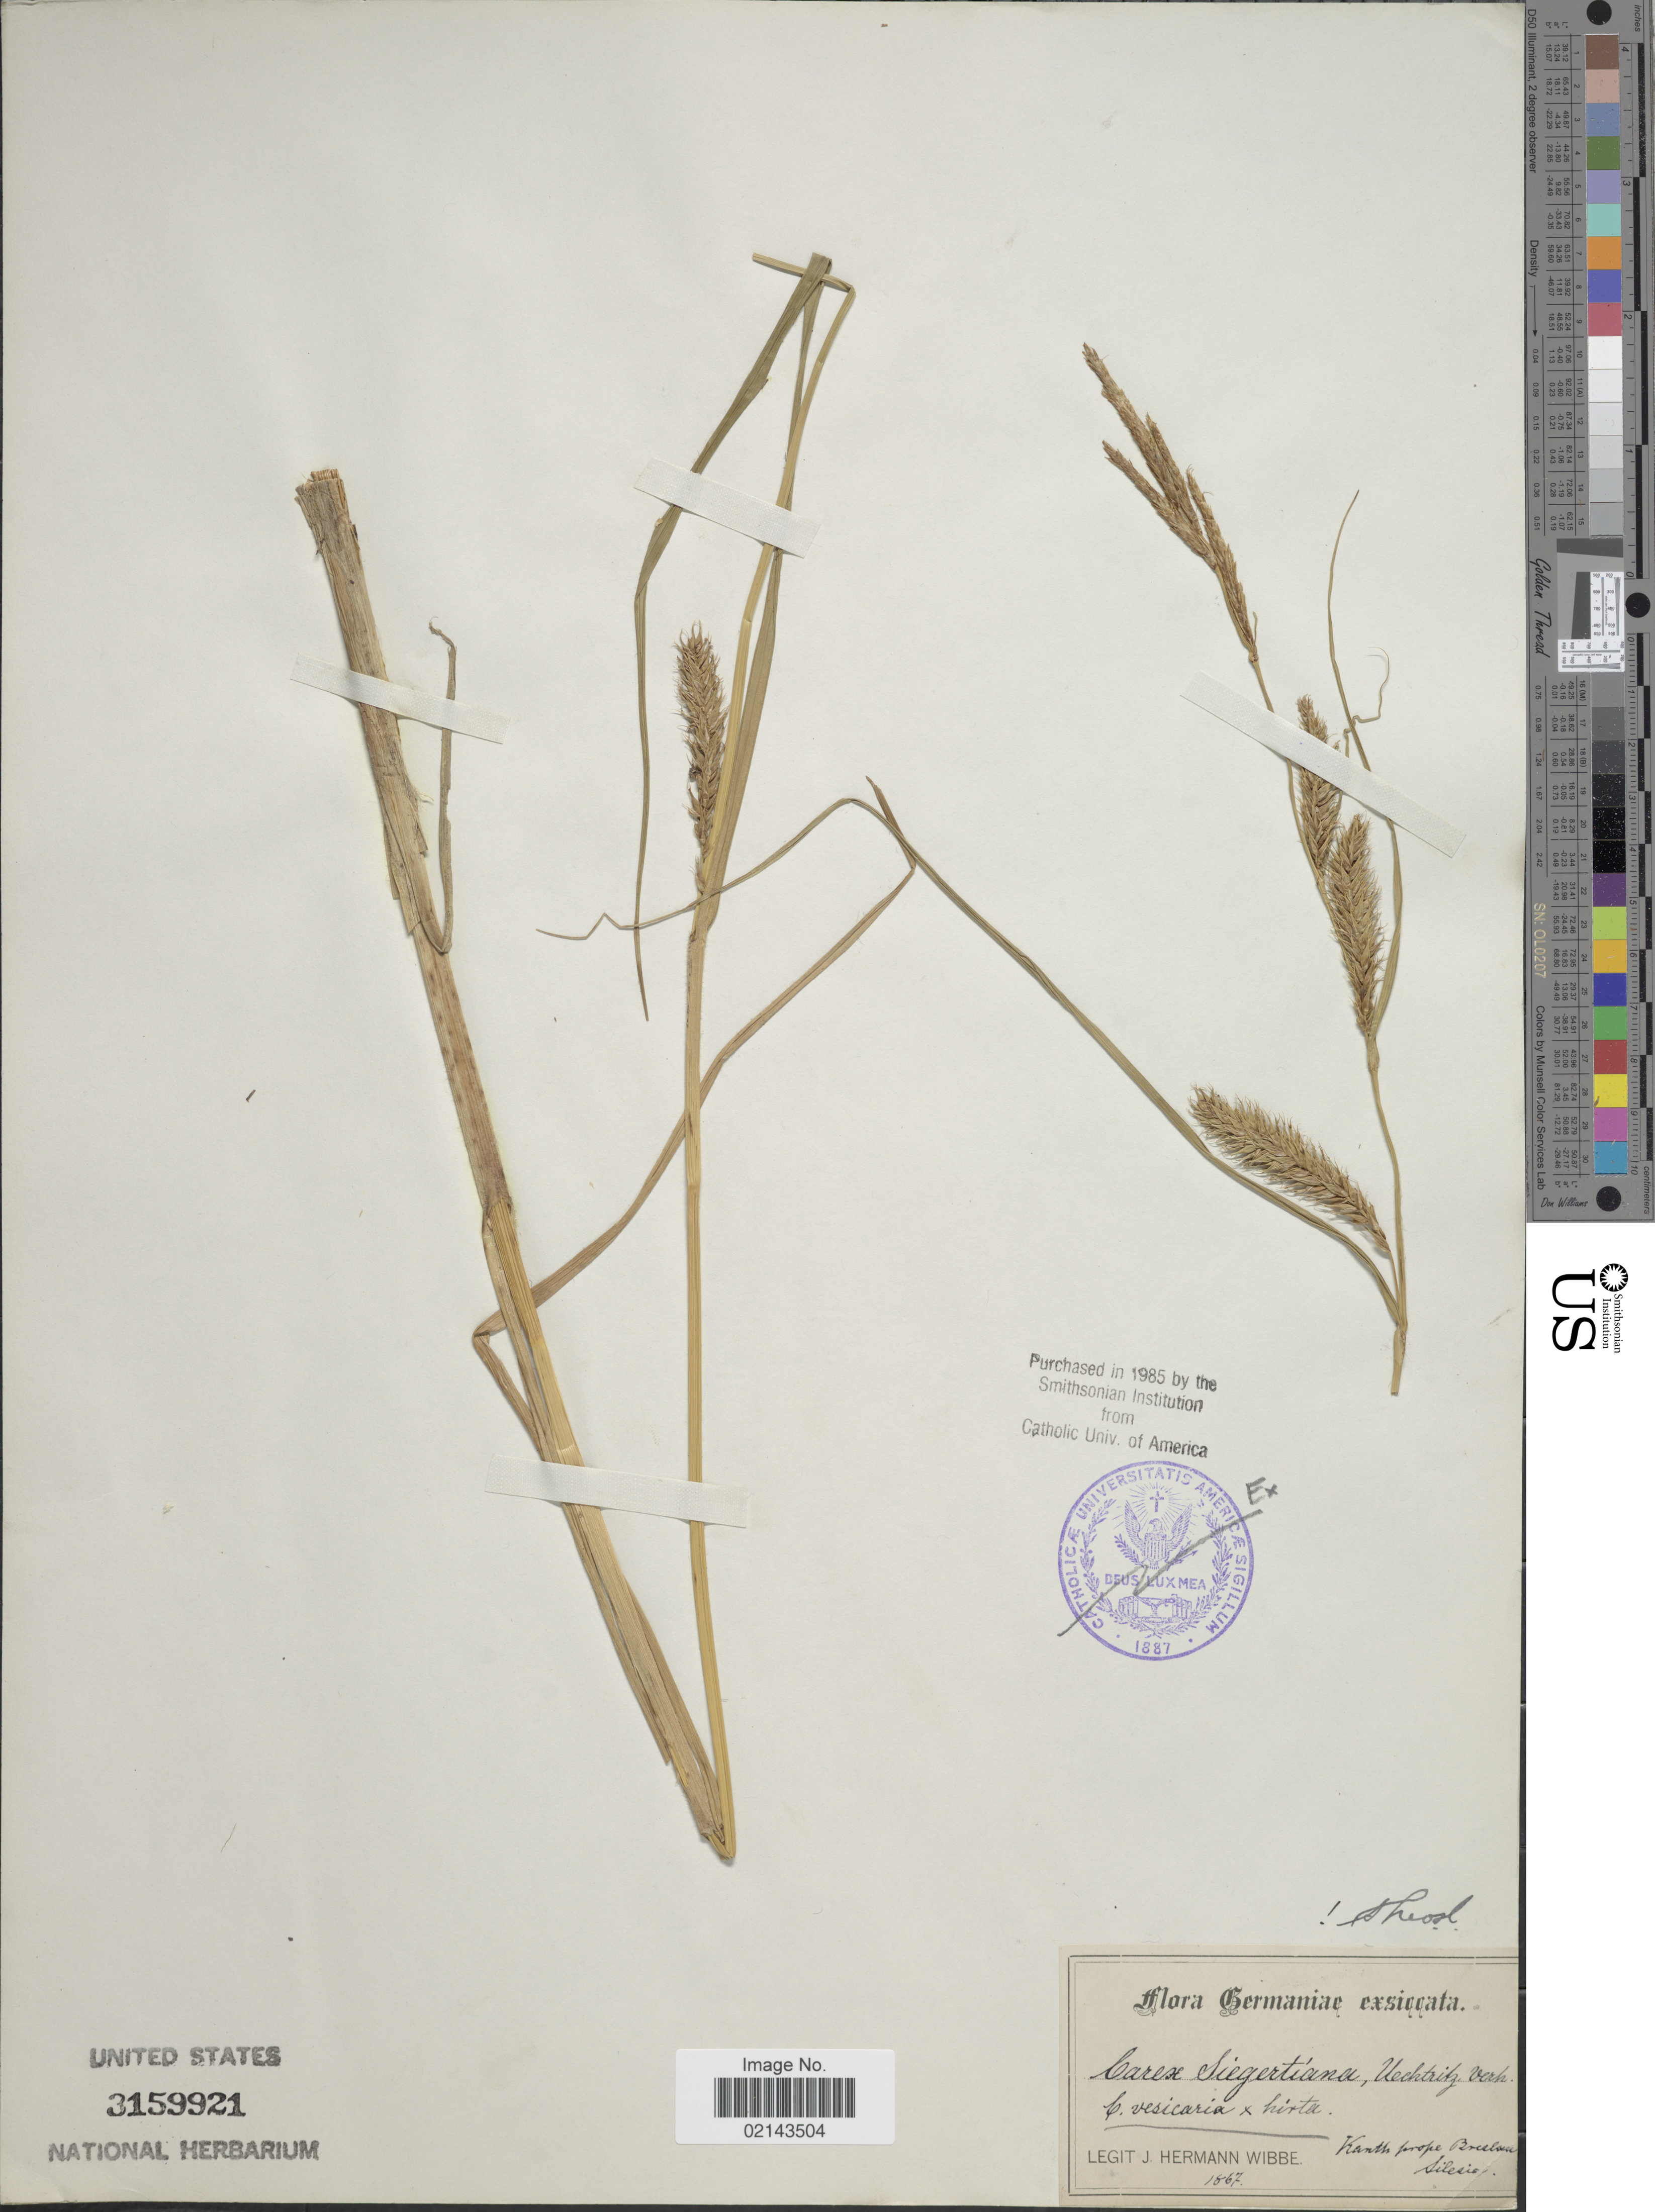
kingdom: Plantae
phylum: Tracheophyta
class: Liliopsida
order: Poales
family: Cyperaceae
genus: Carex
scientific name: Carex vesicaria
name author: L.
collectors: J. Wibbe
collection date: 1867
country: Poland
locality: Germaniae. Kanth prope Breslau, Silisie.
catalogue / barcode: US 3159921